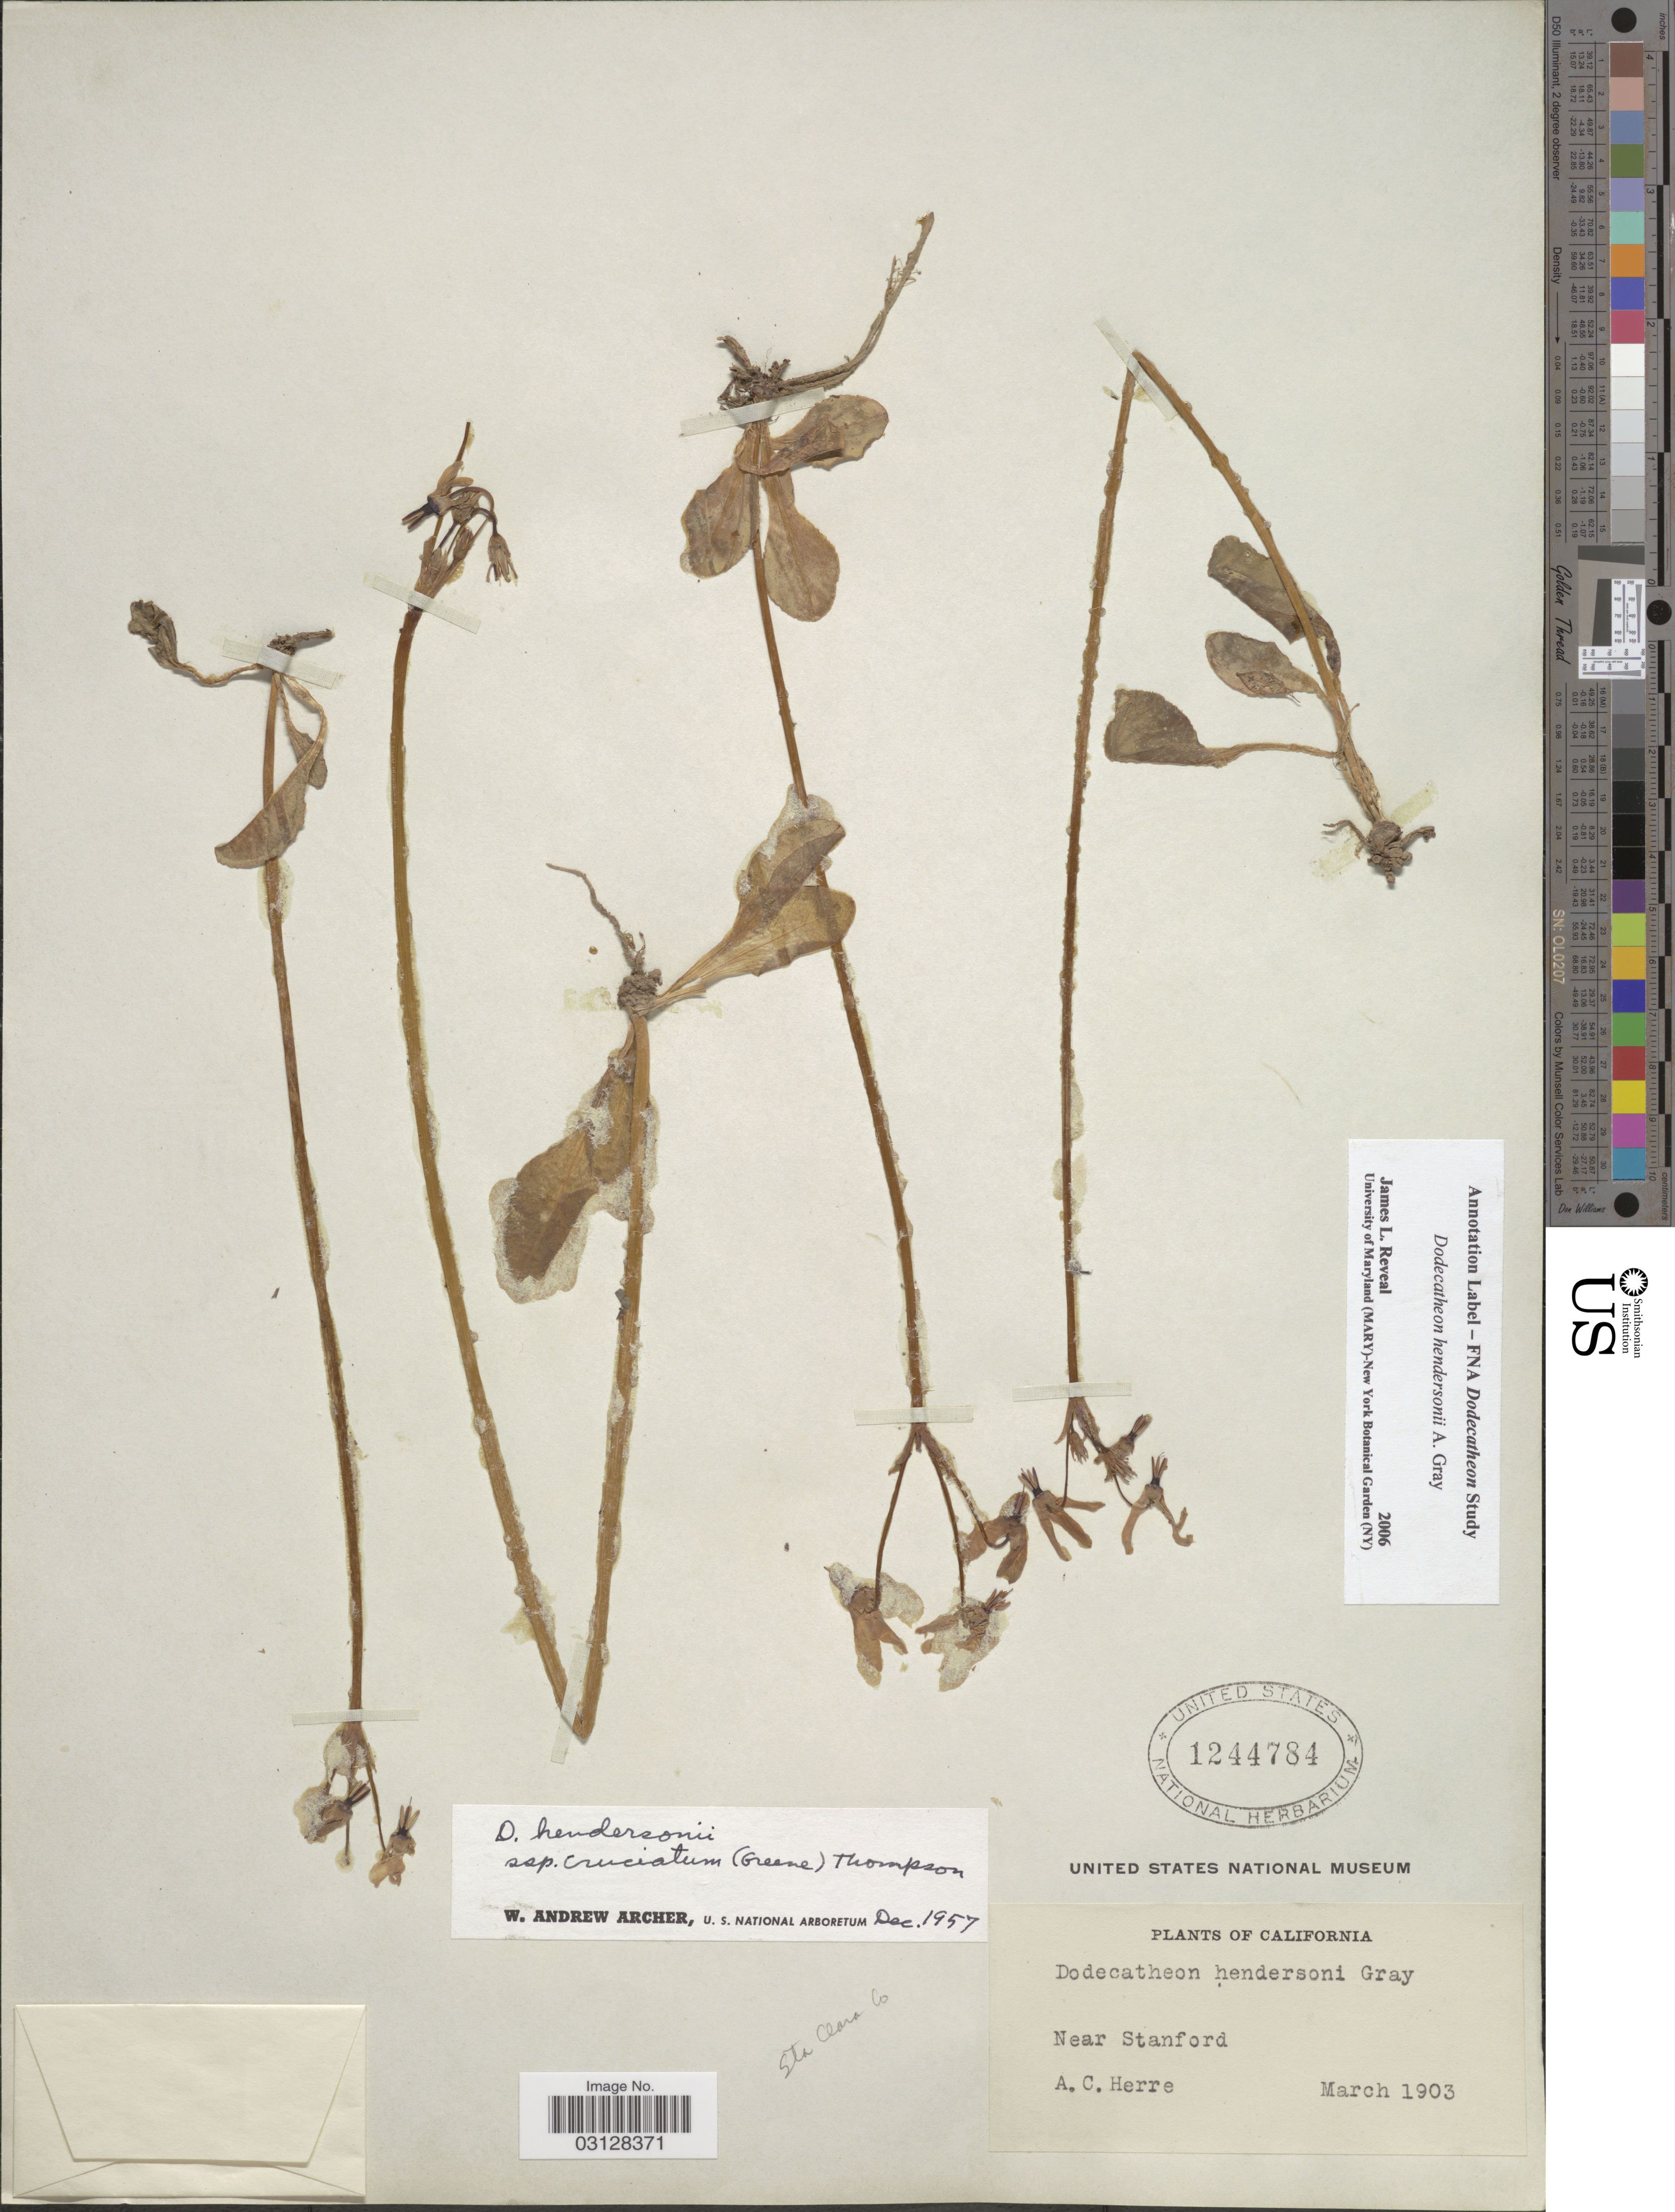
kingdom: Plantae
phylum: Tracheophyta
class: Magnoliopsida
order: Ericales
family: Primulaceae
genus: Dodecatheon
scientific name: Dodecatheon hendersonii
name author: A. Gray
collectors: A. Herre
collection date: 1903-03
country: United States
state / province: California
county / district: Santa Clara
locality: Near Stanford. Sta. Clara Co.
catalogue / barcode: US 1244784